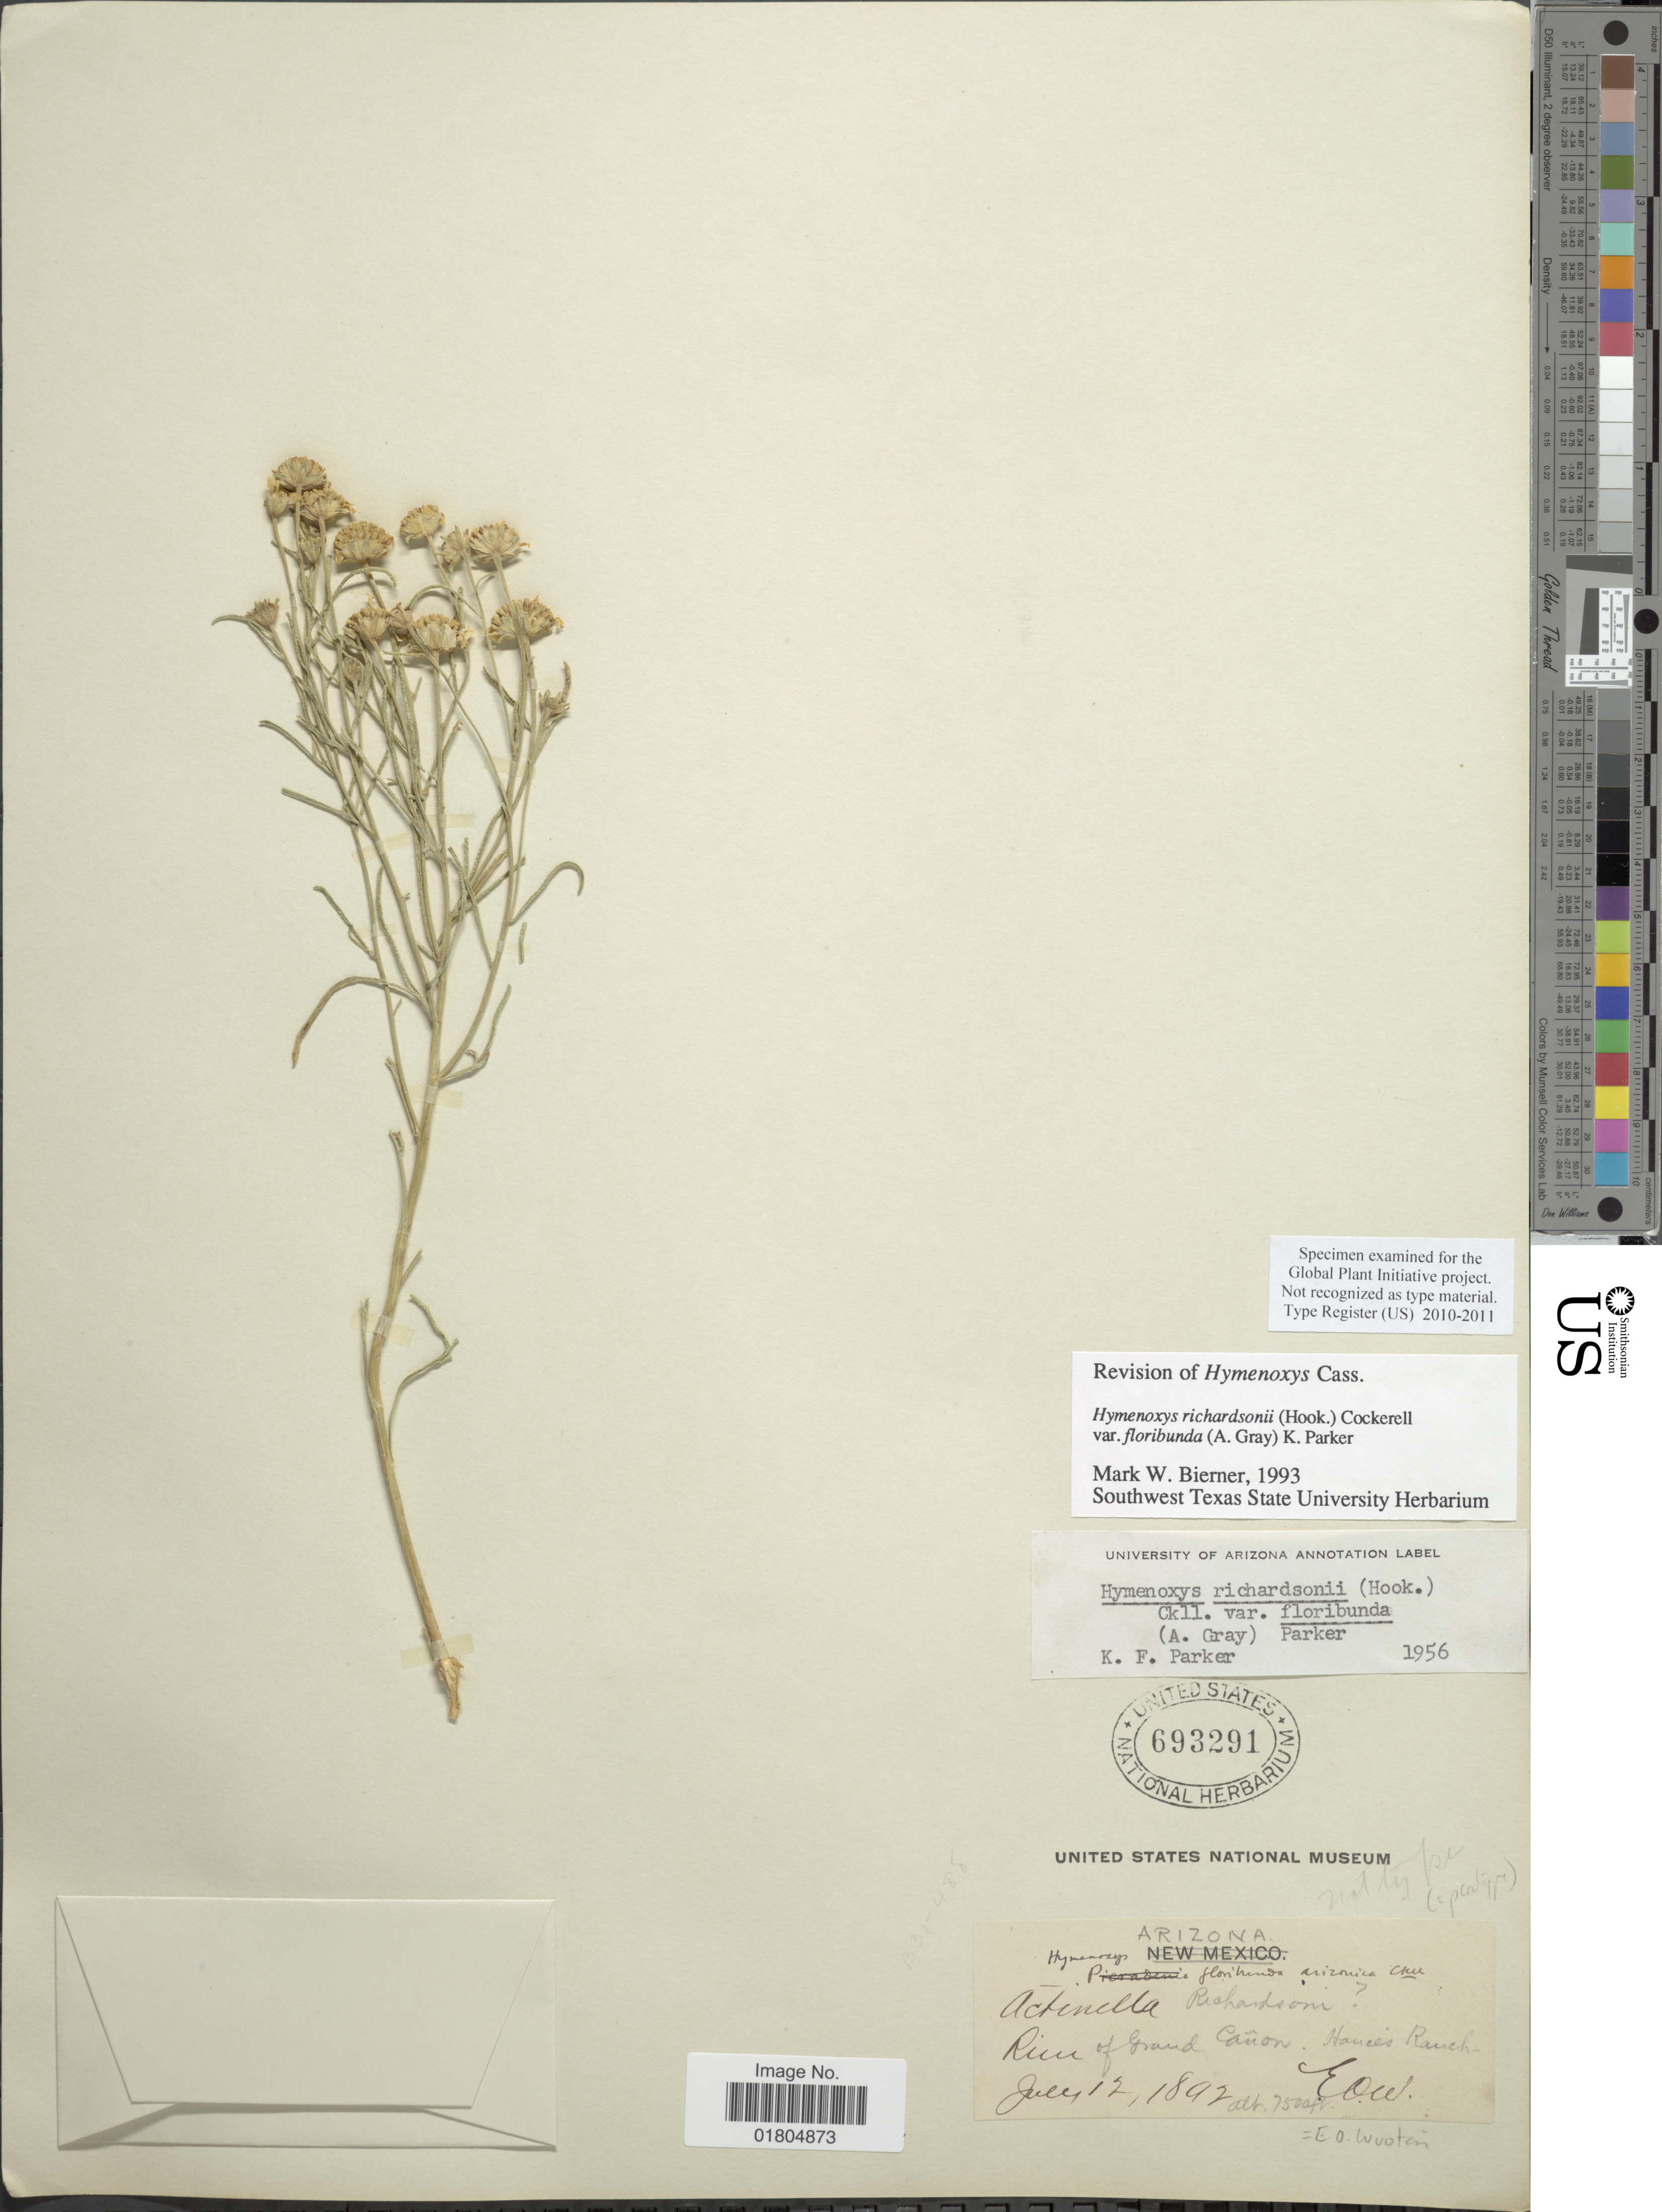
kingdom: Plantae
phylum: Tracheophyta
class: Magnoliopsida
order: Asterales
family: Asteraceae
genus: Hymenoxys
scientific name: Hymenoxys richardsonii var. richardsonii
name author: (Hook.) Cockerell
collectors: E. O. Wooton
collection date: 1892-07-12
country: United States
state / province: Arizona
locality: Rim of Grand Cañon. Hance's Ranch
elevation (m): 2286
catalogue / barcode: US 693291